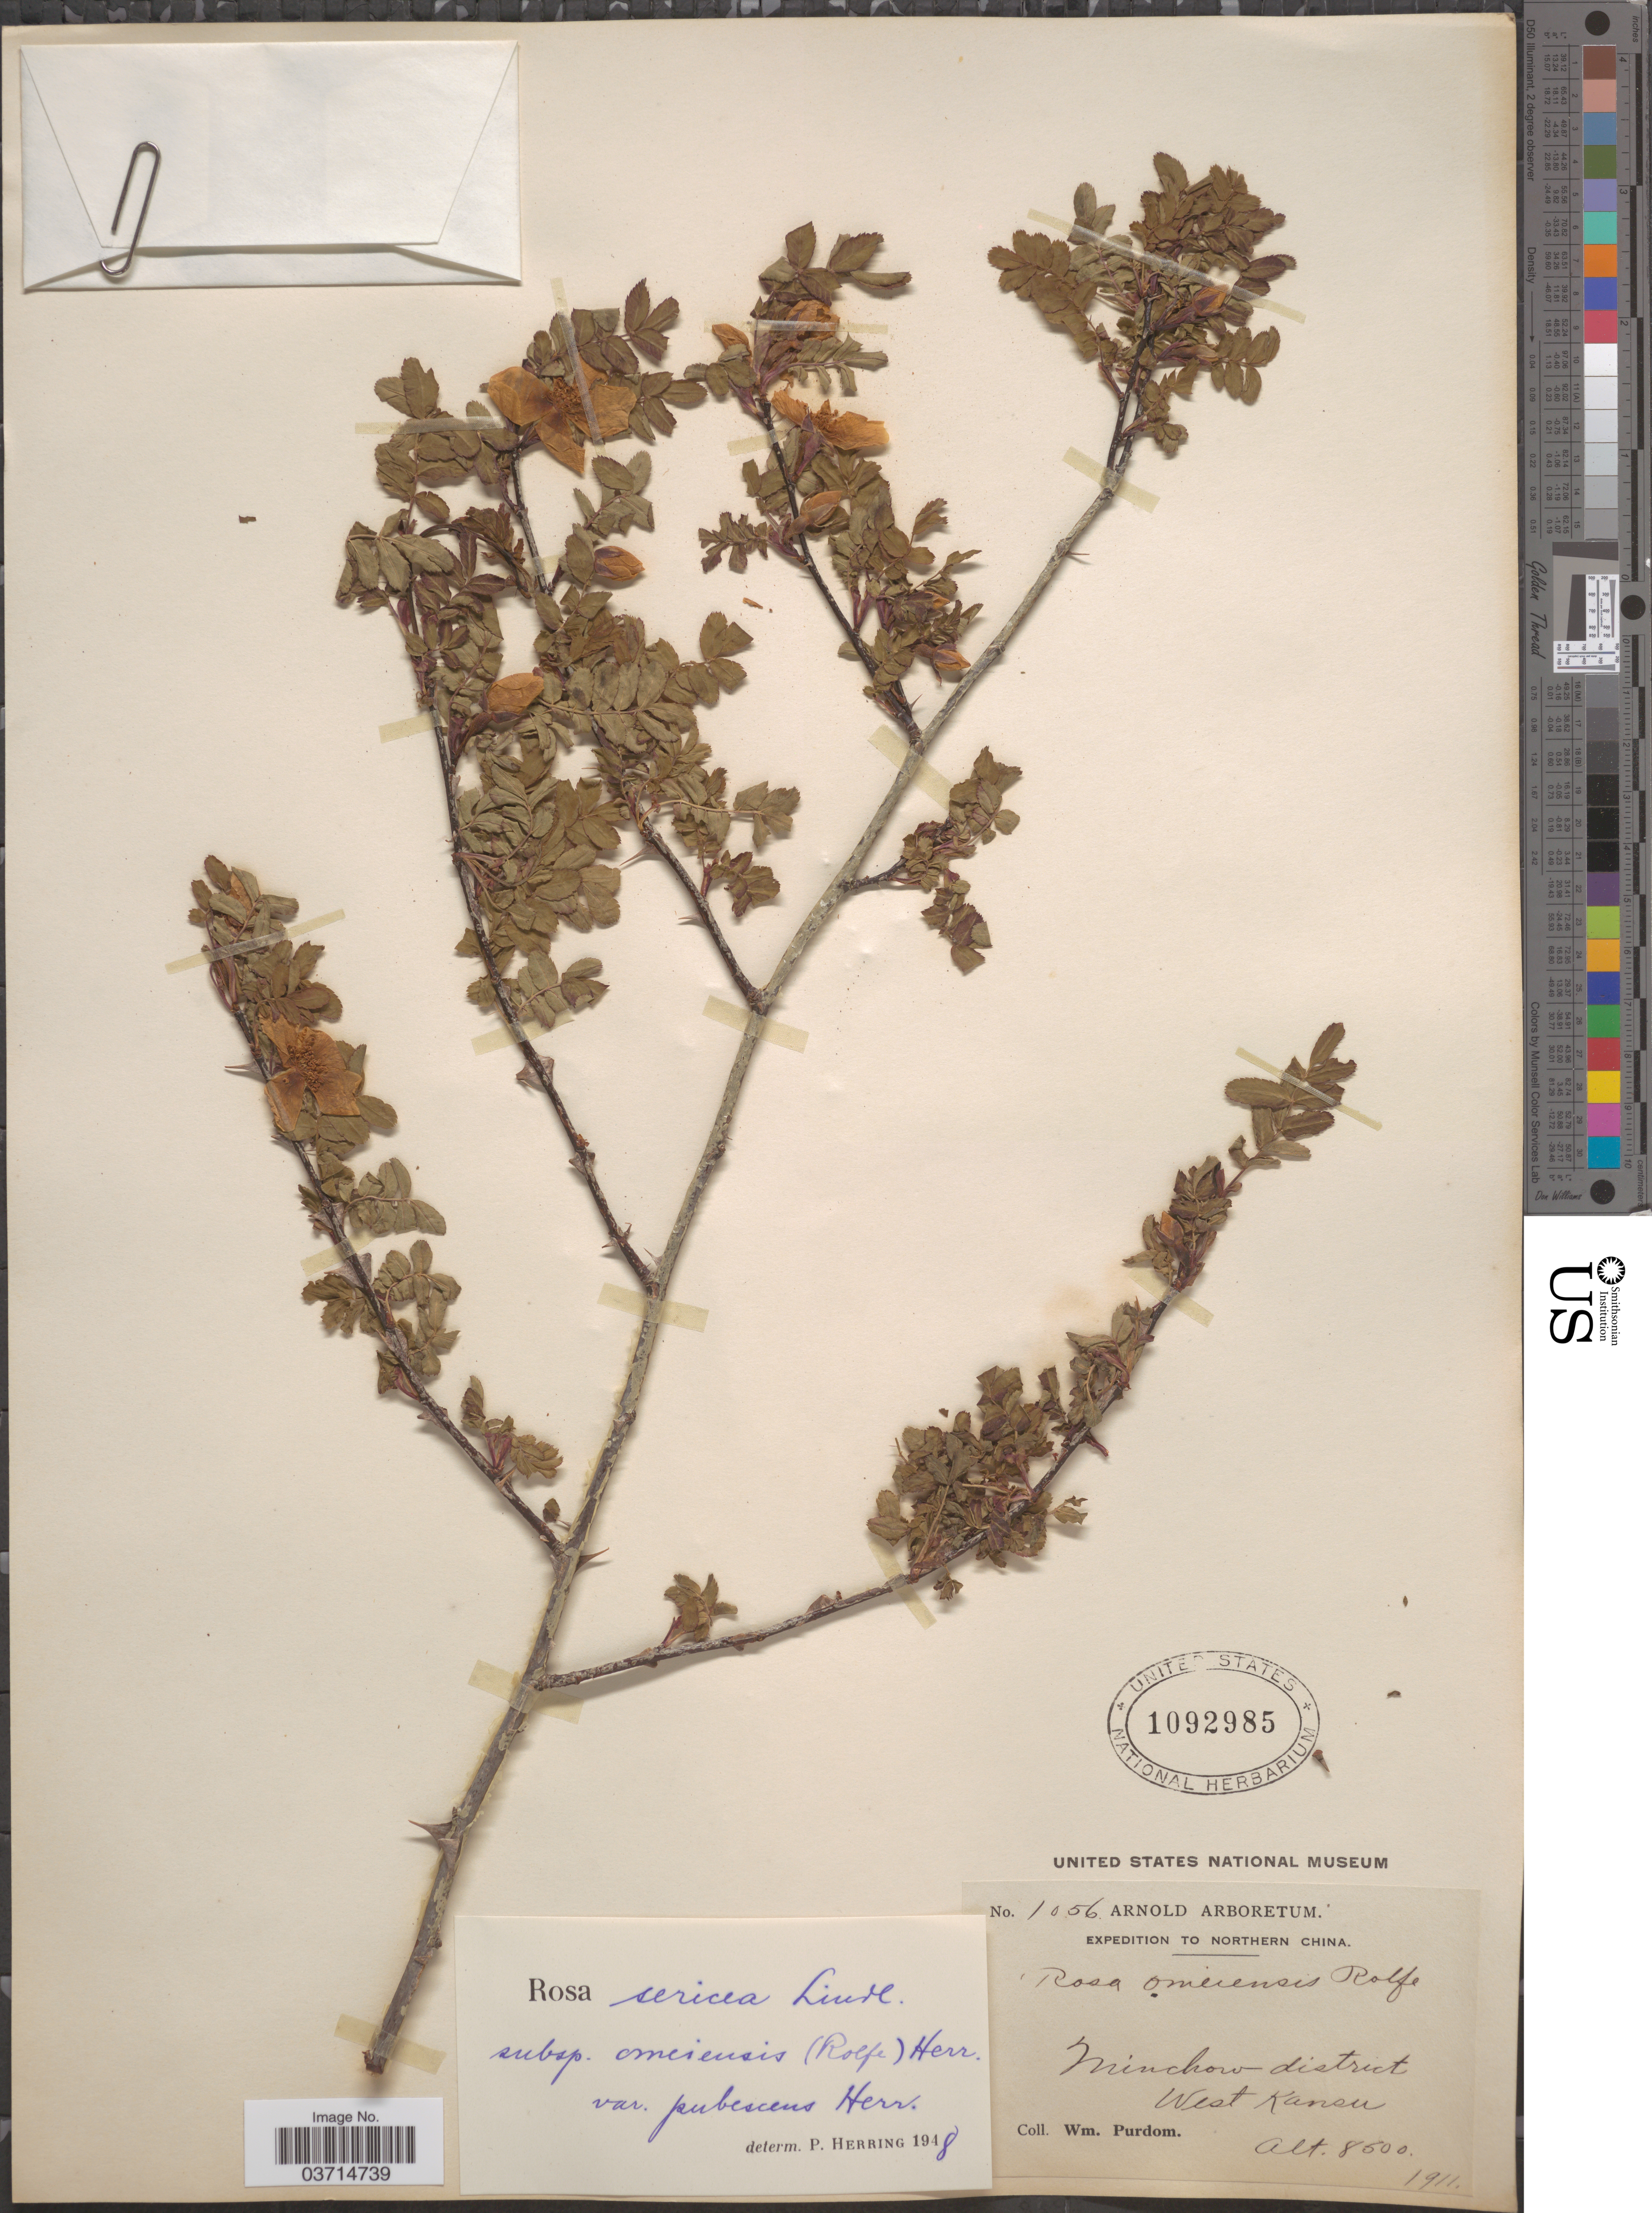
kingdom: Plantae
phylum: Tracheophyta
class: Magnoliopsida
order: Rosales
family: Rosaceae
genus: Rosa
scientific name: Rosa omeiensis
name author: Rolfe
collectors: W. Purdom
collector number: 1056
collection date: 1911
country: China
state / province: Gansu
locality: Northern China. Minchow district. West Kansu.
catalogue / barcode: US 1092985